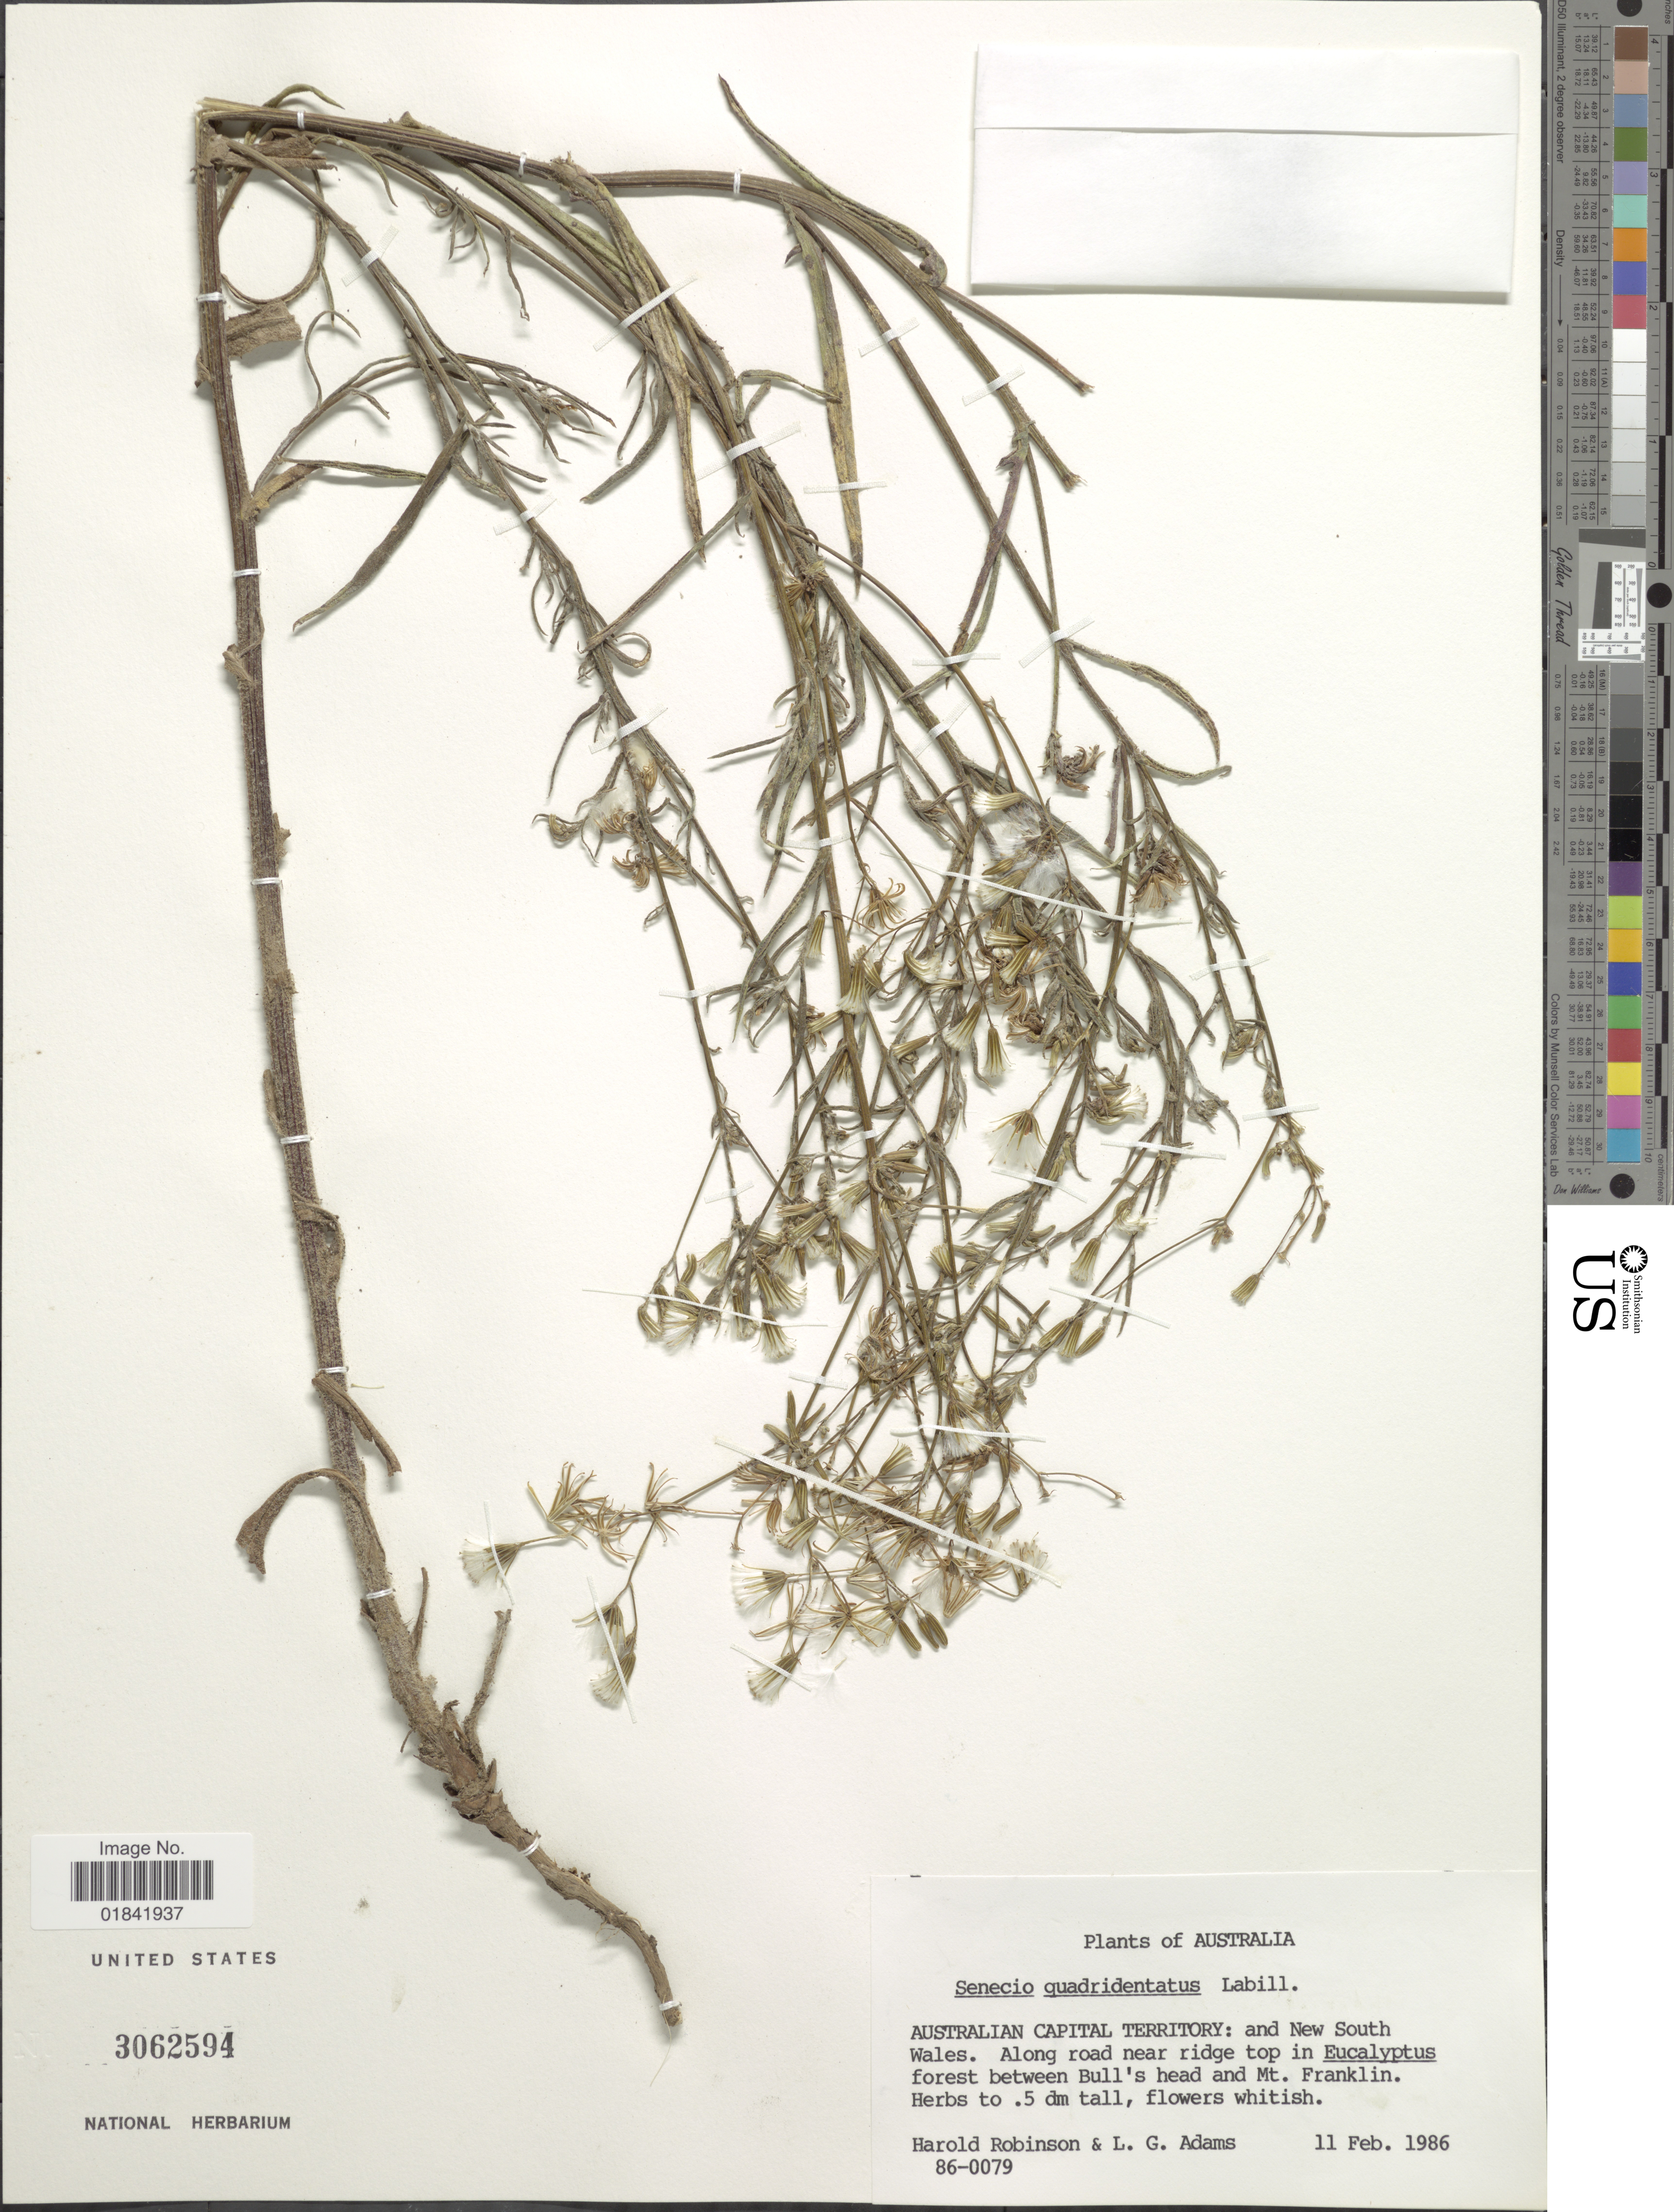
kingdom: Plantae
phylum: Tracheophyta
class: Magnoliopsida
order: Asterales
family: Asteraceae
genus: Senecio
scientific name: Senecio quadridentatus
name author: Labill.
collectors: H. Robinson & L. G. Adams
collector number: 86-0079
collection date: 1986-02-11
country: Australia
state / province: New South Wales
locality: Australian Capital Territory: and New South Wales, along road near ridge top, between Bull's head and Mt. Franklin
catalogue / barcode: US 3062594